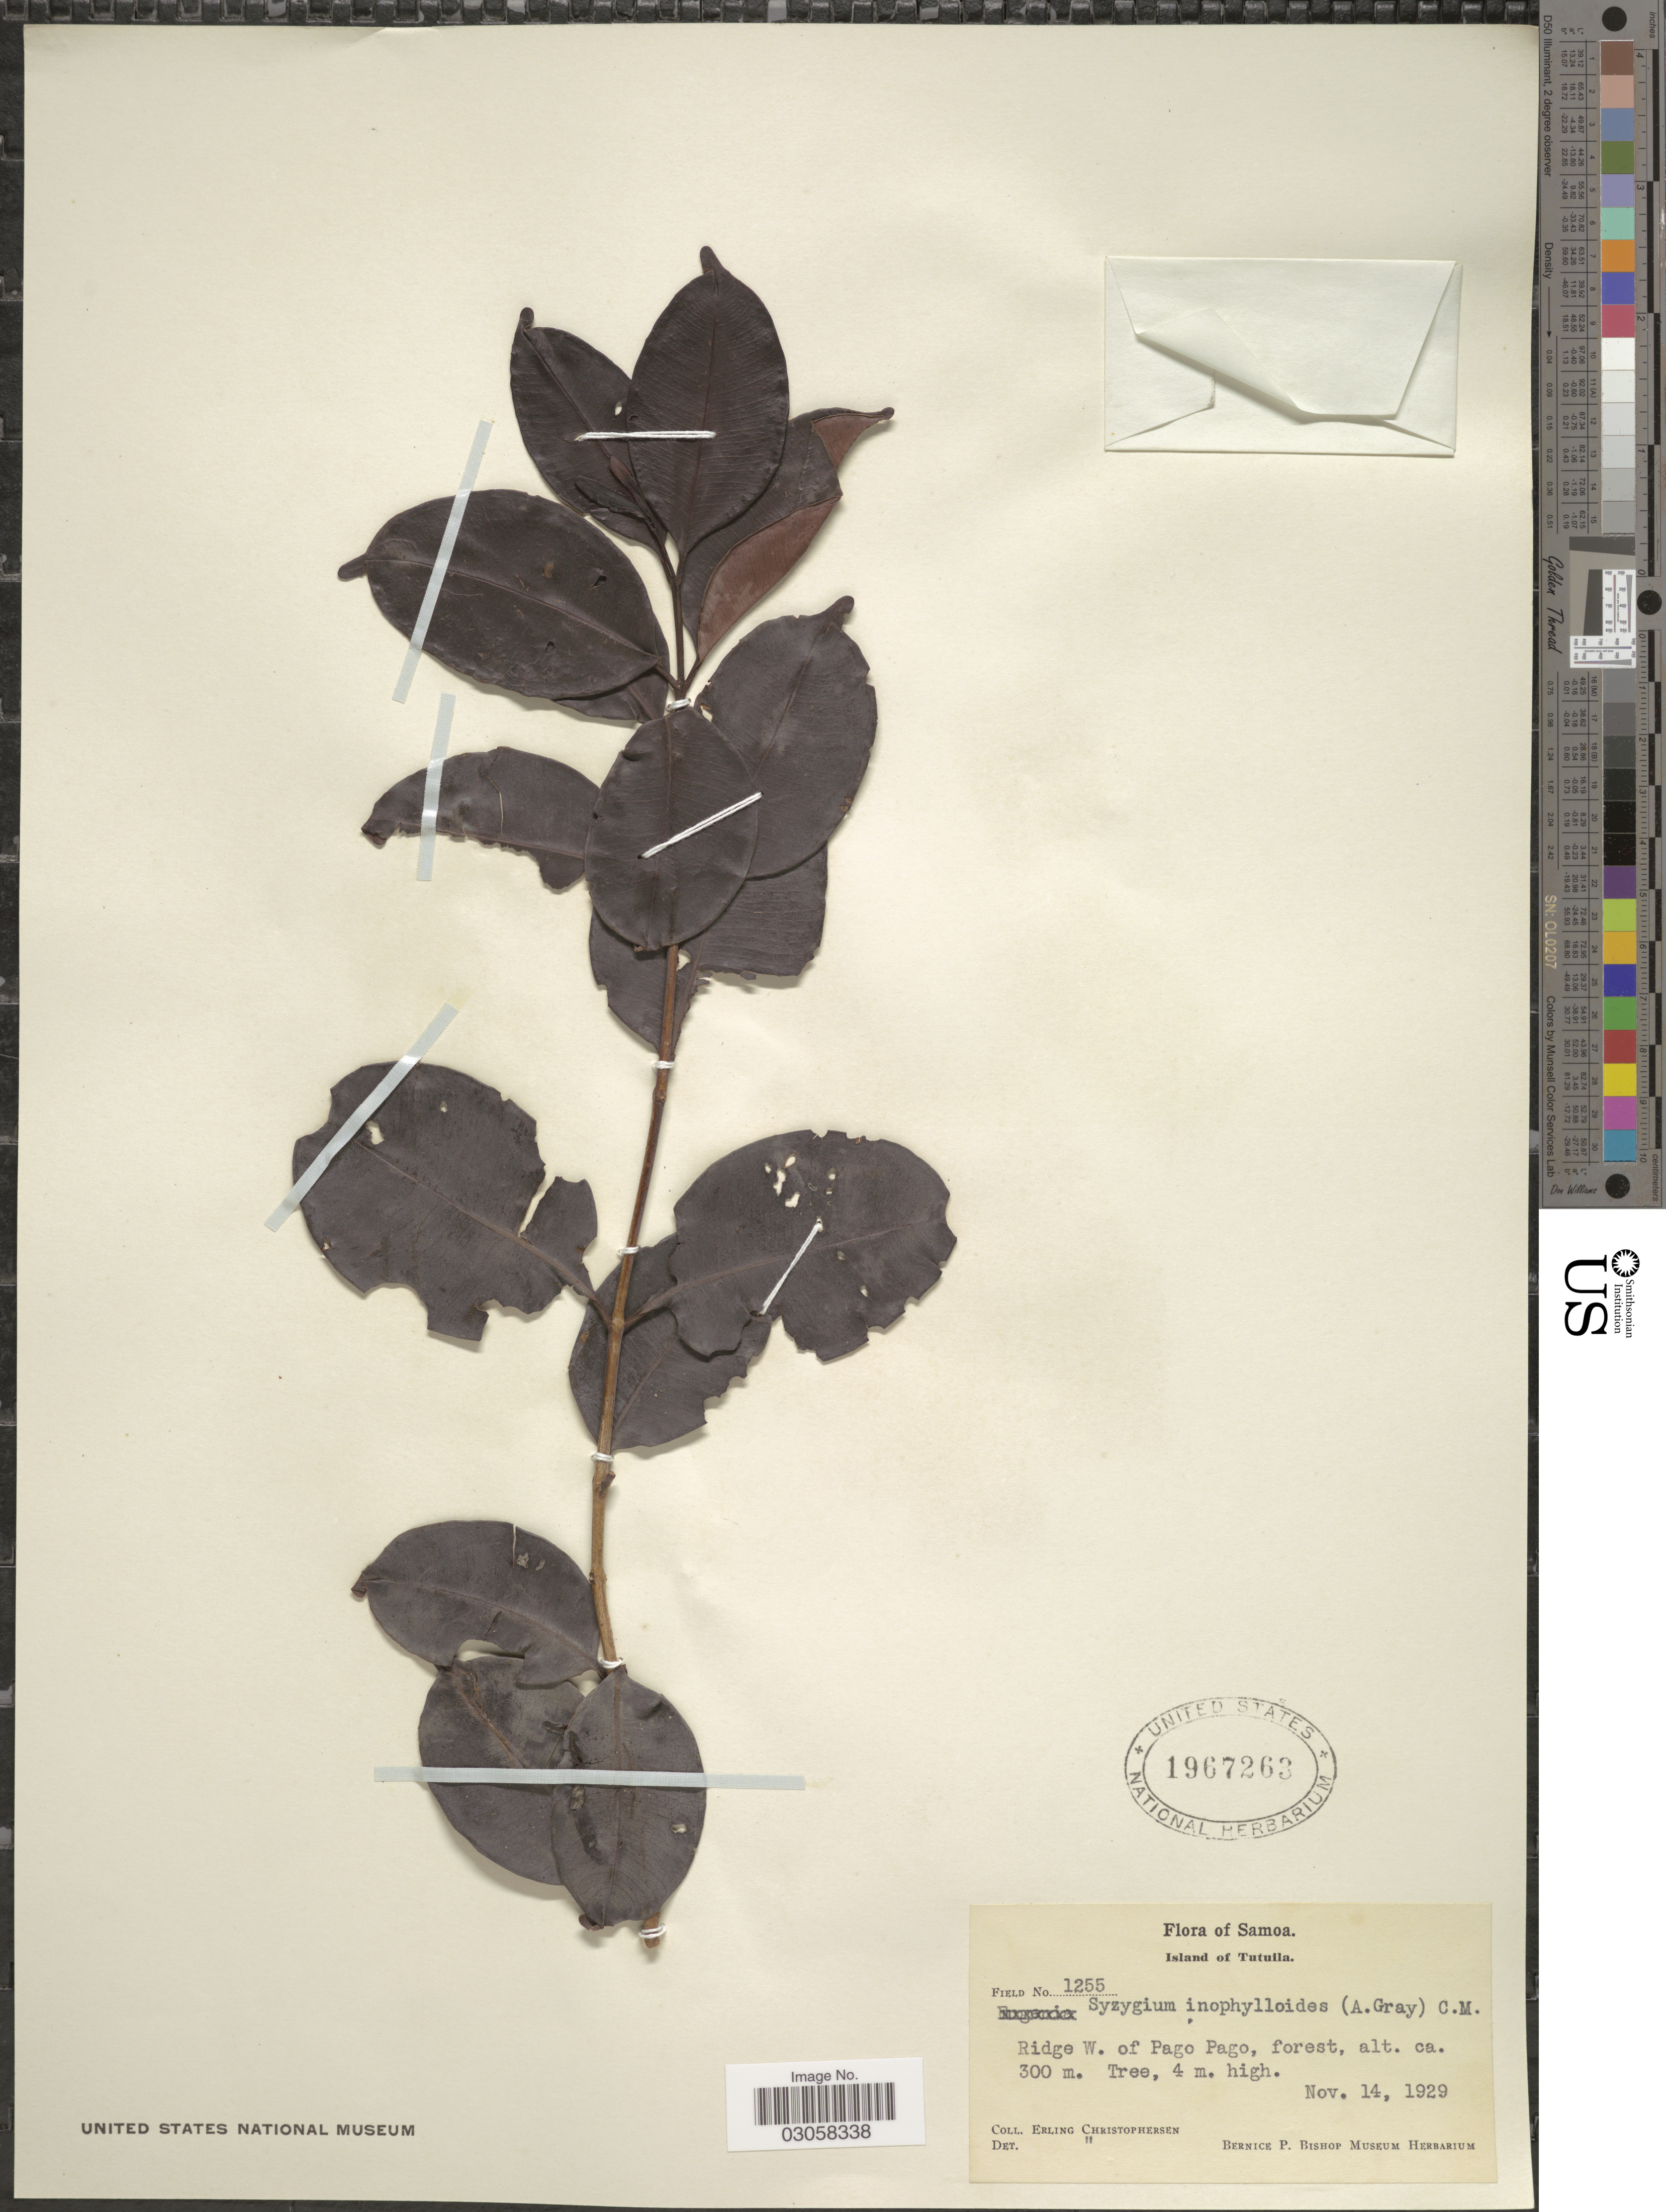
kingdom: Plantae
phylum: Tracheophyta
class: Magnoliopsida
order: Myrtales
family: Myrtaceae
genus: Syzygium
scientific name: Syzygium inophylloides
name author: (A. Gray) K. Müller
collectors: E. Christophersen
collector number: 1255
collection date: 1929-11-14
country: American Samoa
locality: Samoa. Island of Tutuila. Ridge W. of Pago Pago, forest.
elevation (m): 300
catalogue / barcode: US 1967263